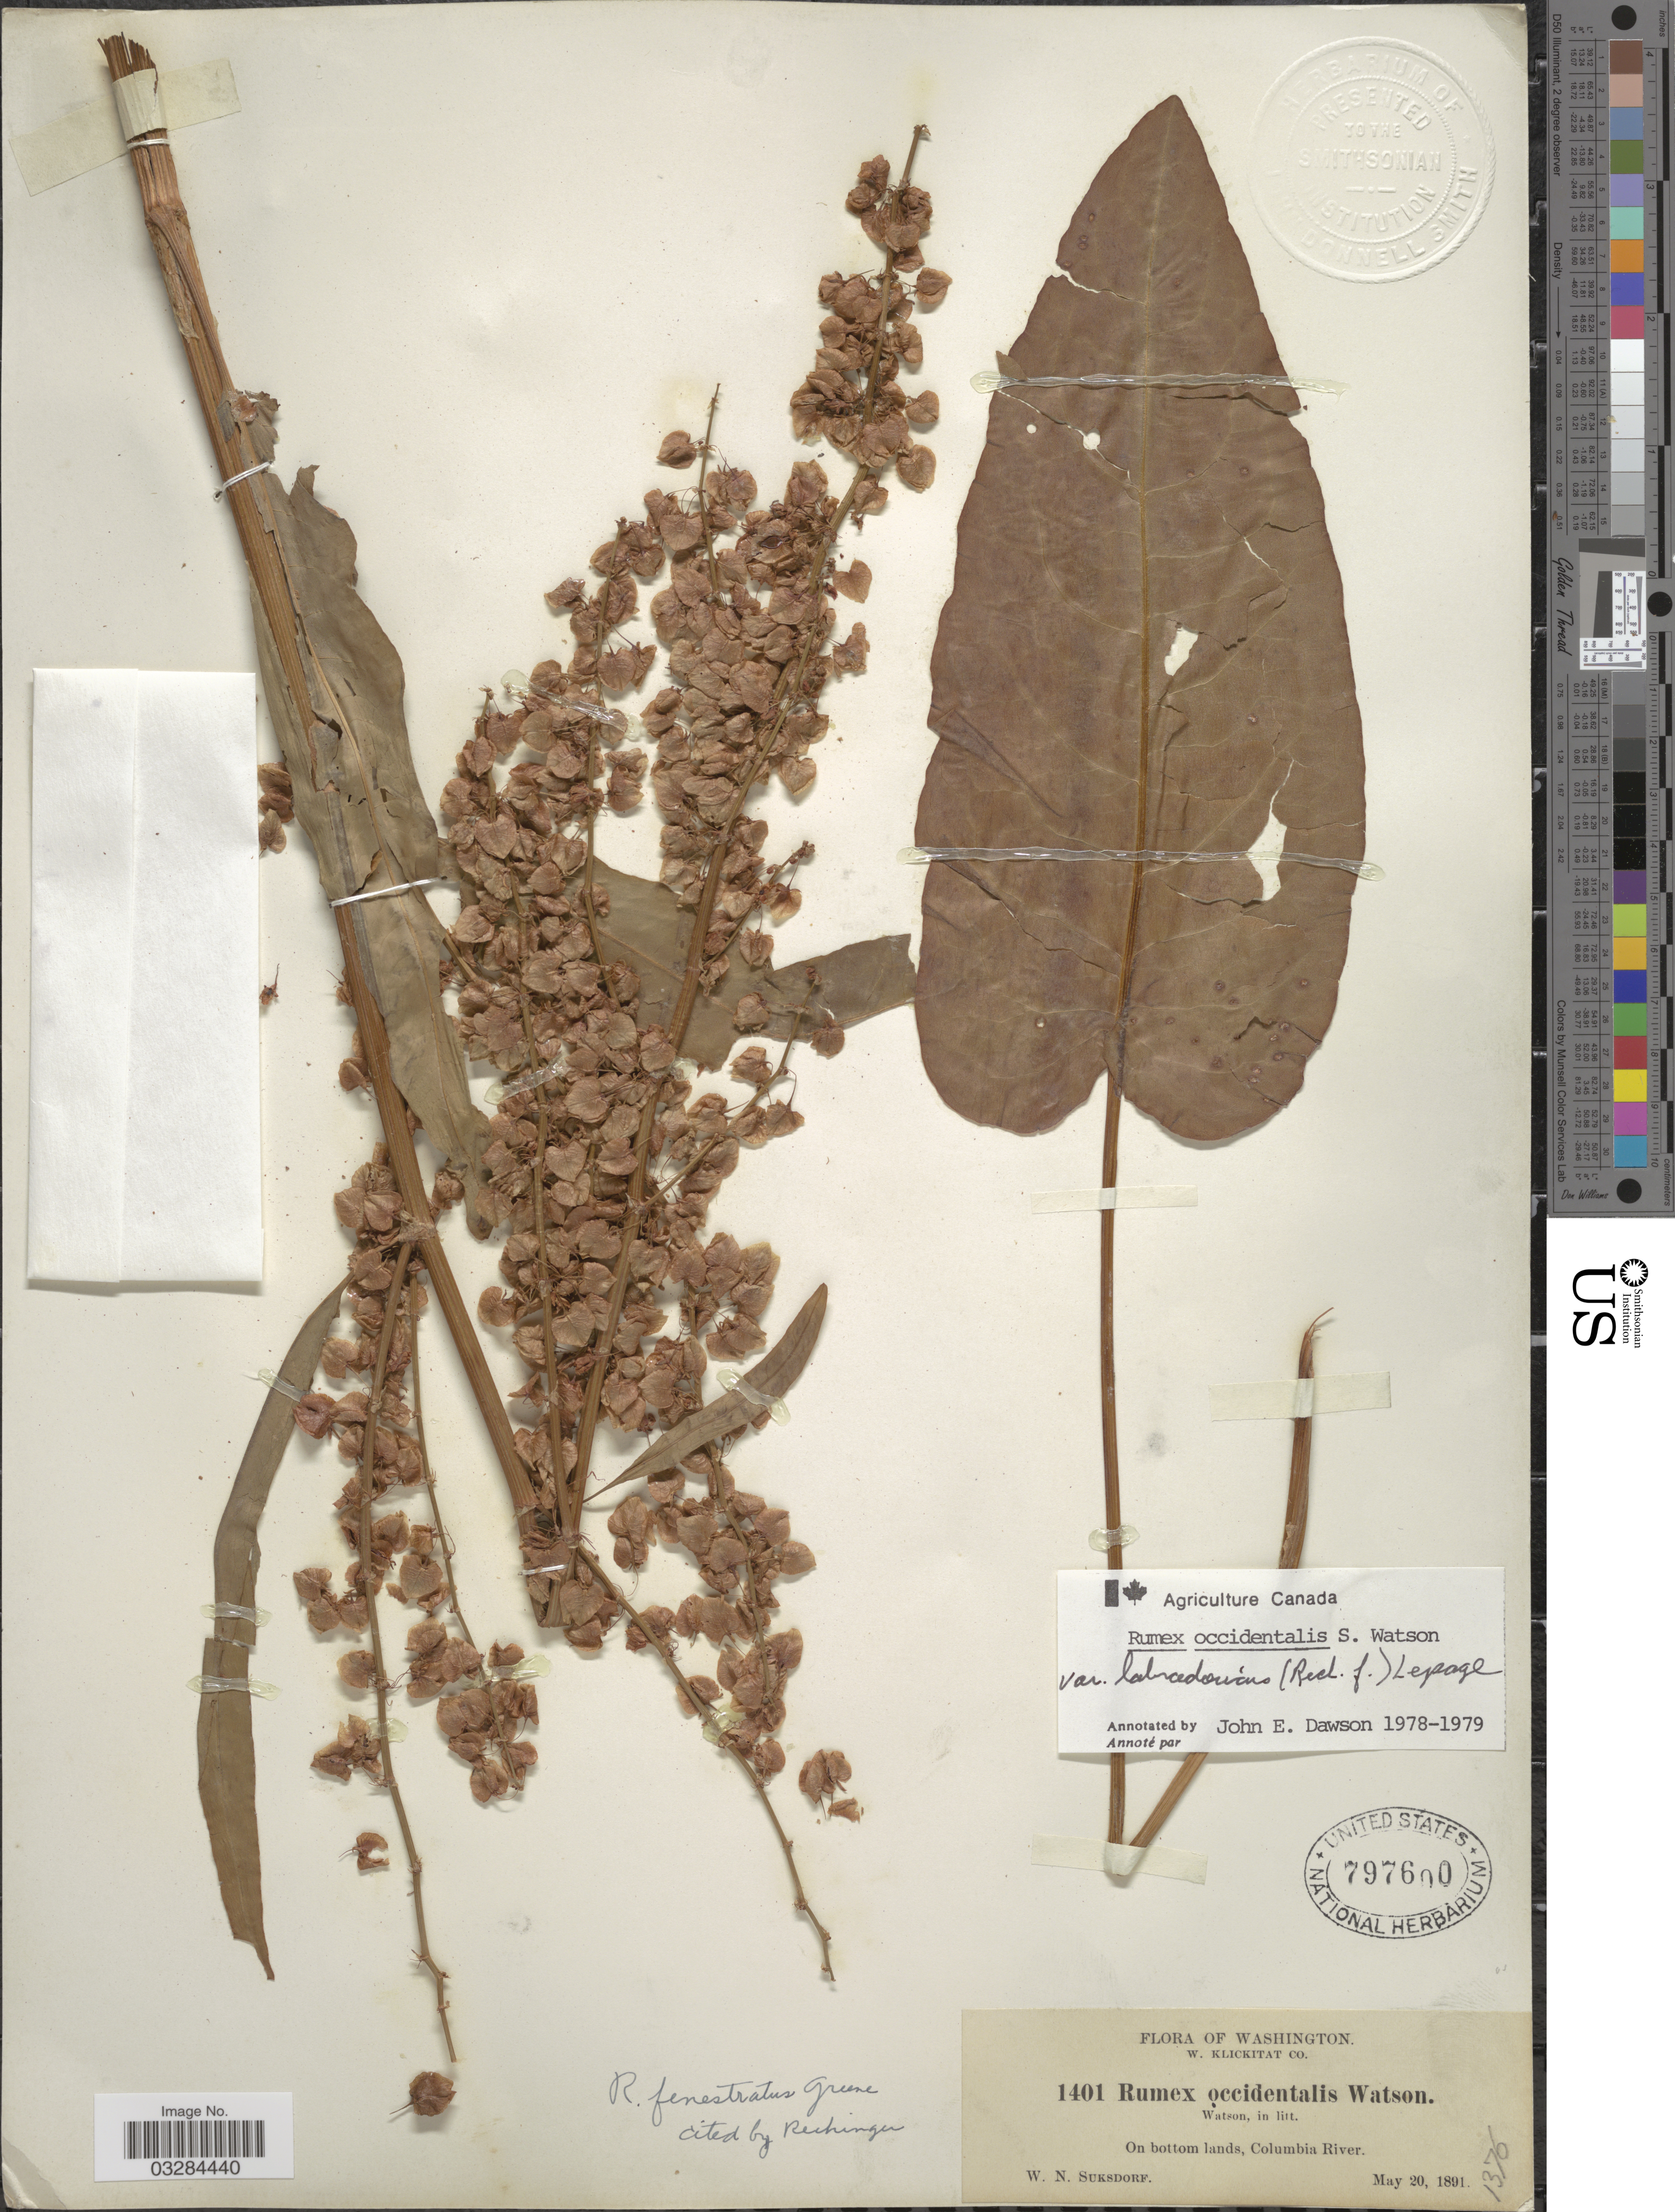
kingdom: Plantae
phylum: Tracheophyta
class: Magnoliopsida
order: Caryophyllales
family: Polygonaceae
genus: Rumex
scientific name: Rumex occidentalis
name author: S. Watson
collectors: W. N. Suksdorf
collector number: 1401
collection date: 1891-05-20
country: United States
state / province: Washington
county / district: Klickitat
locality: W. Klickitat Co. On bottom lands, Columbia River.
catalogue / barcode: US 797600